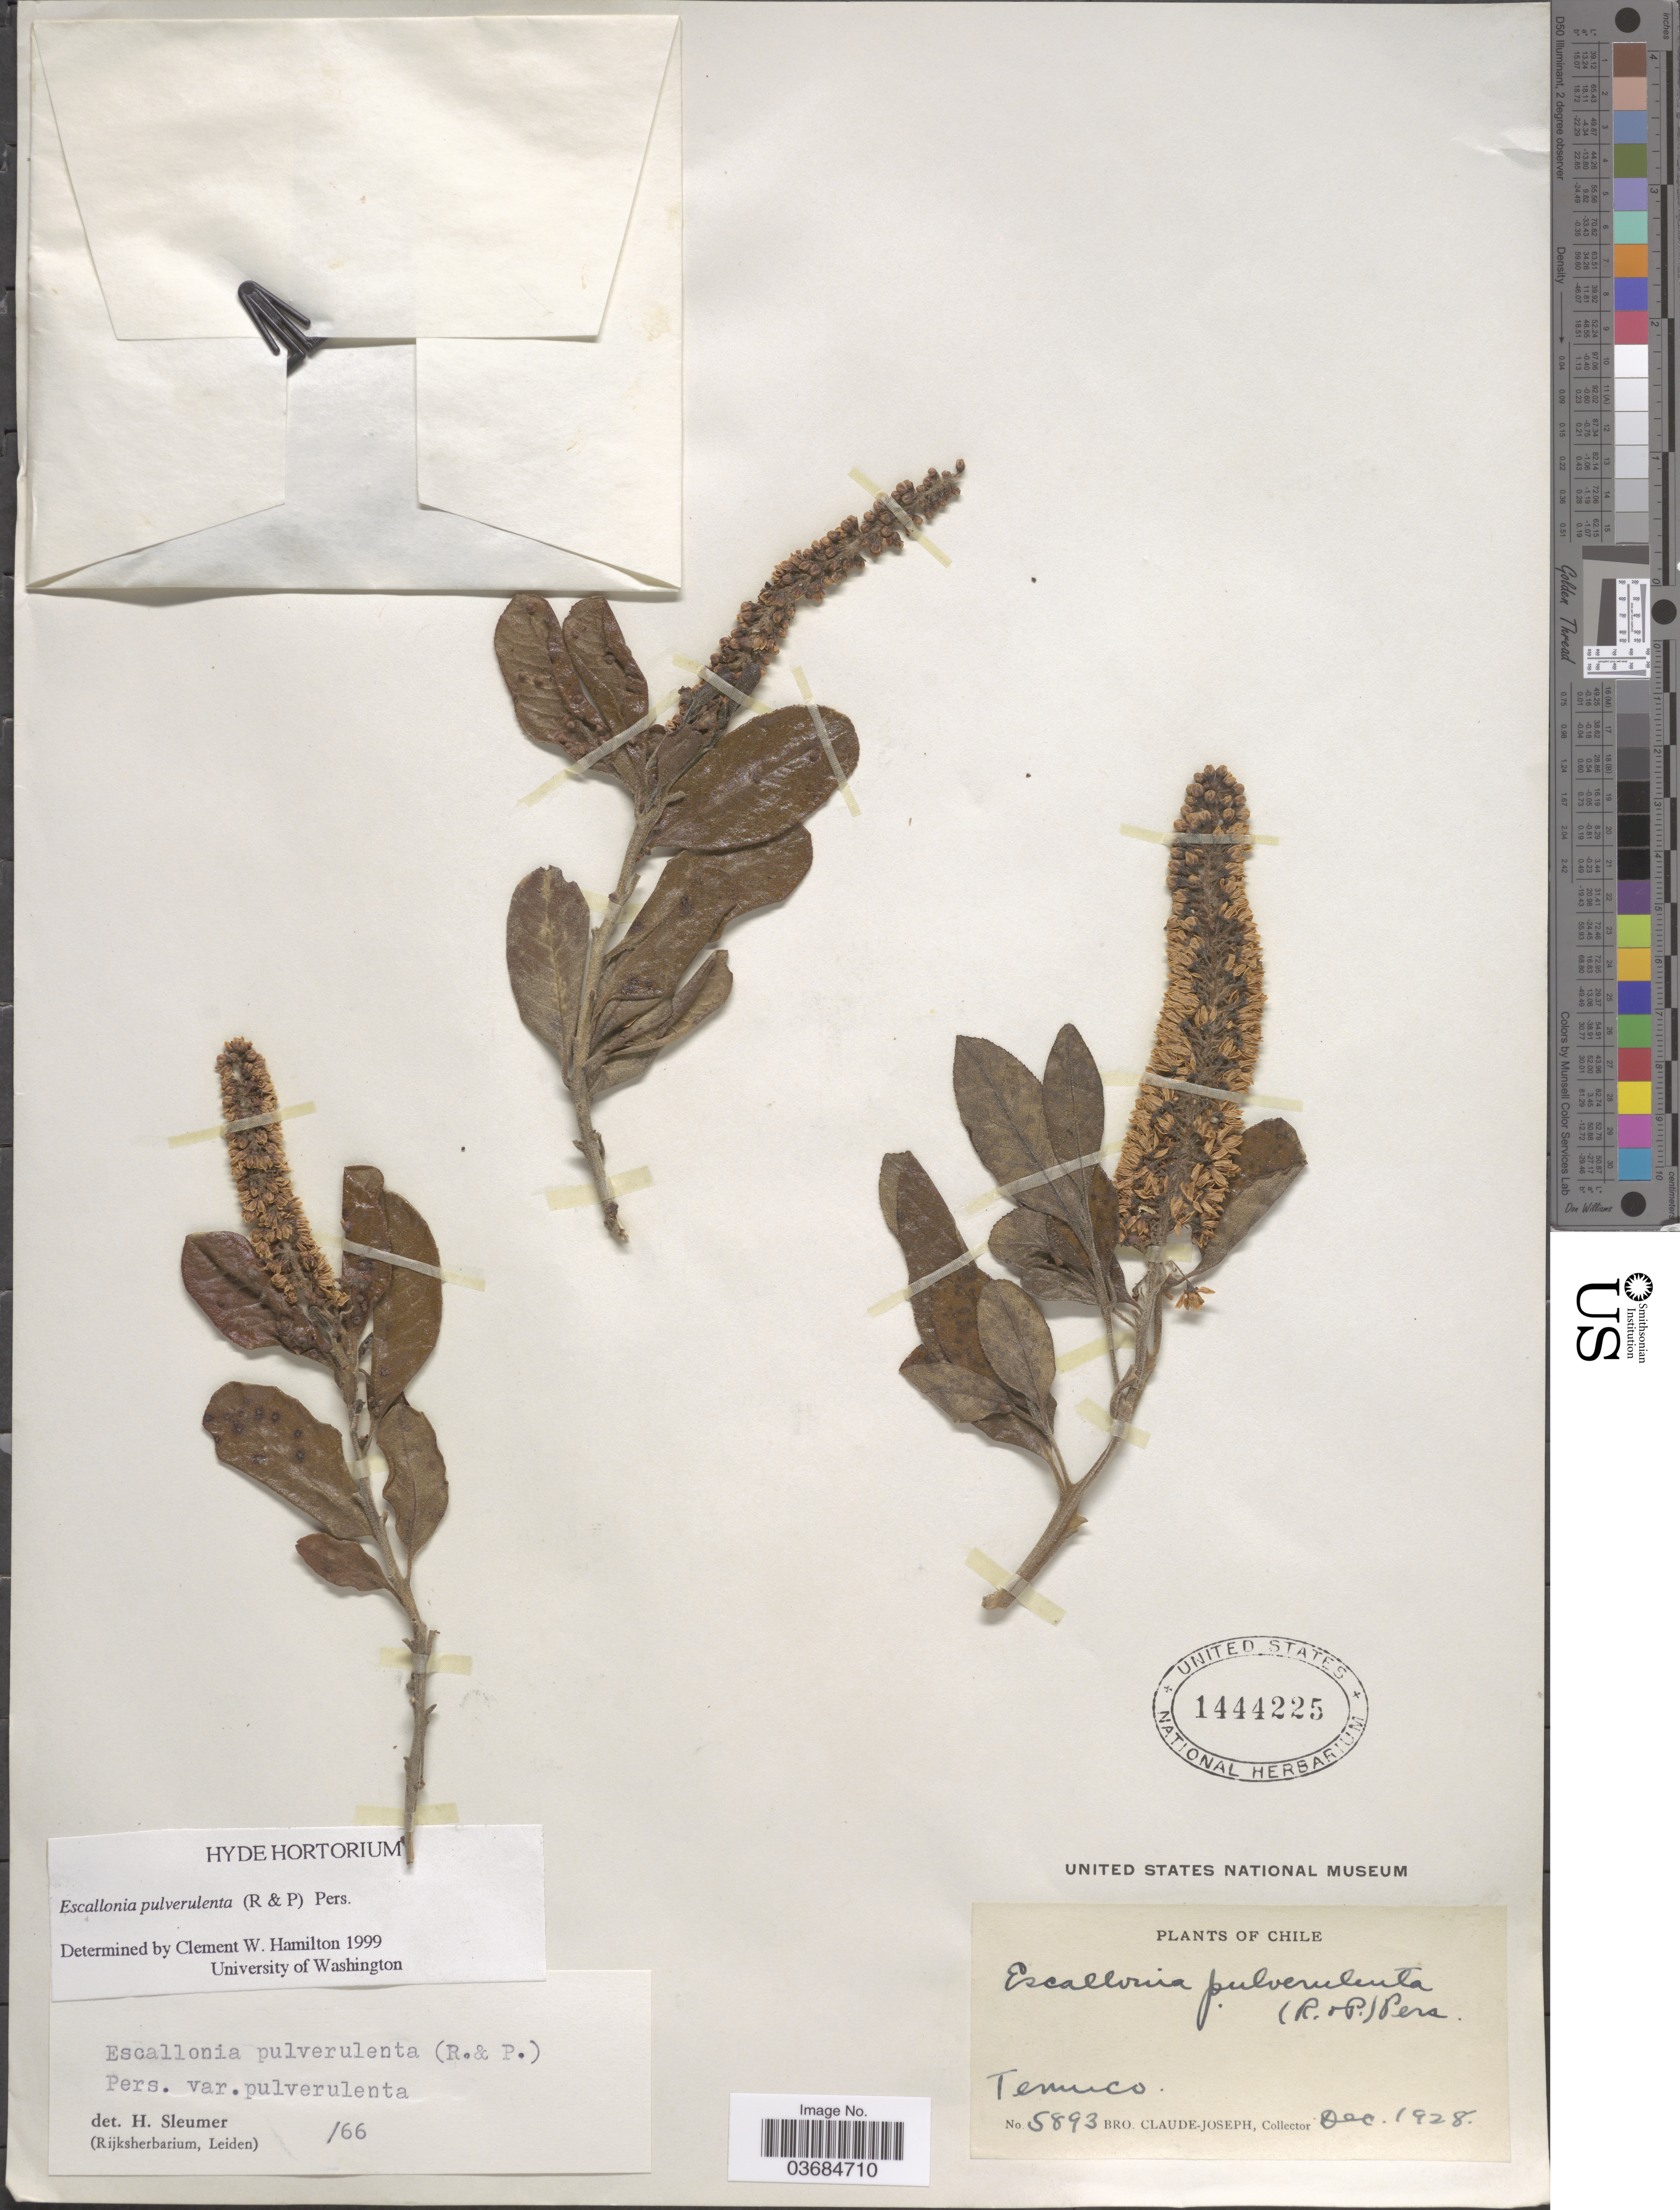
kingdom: Plantae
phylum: Tracheophyta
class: Magnoliopsida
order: Escalloniales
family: Escalloniaceae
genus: Escallonia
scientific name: Escallonia pulverulenta var. pulverulenta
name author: (Ruiz & Pav.) Pers.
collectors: Bro. Claude-Joseph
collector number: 5893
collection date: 1928-12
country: Chile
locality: Temuco.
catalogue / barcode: US 1444225